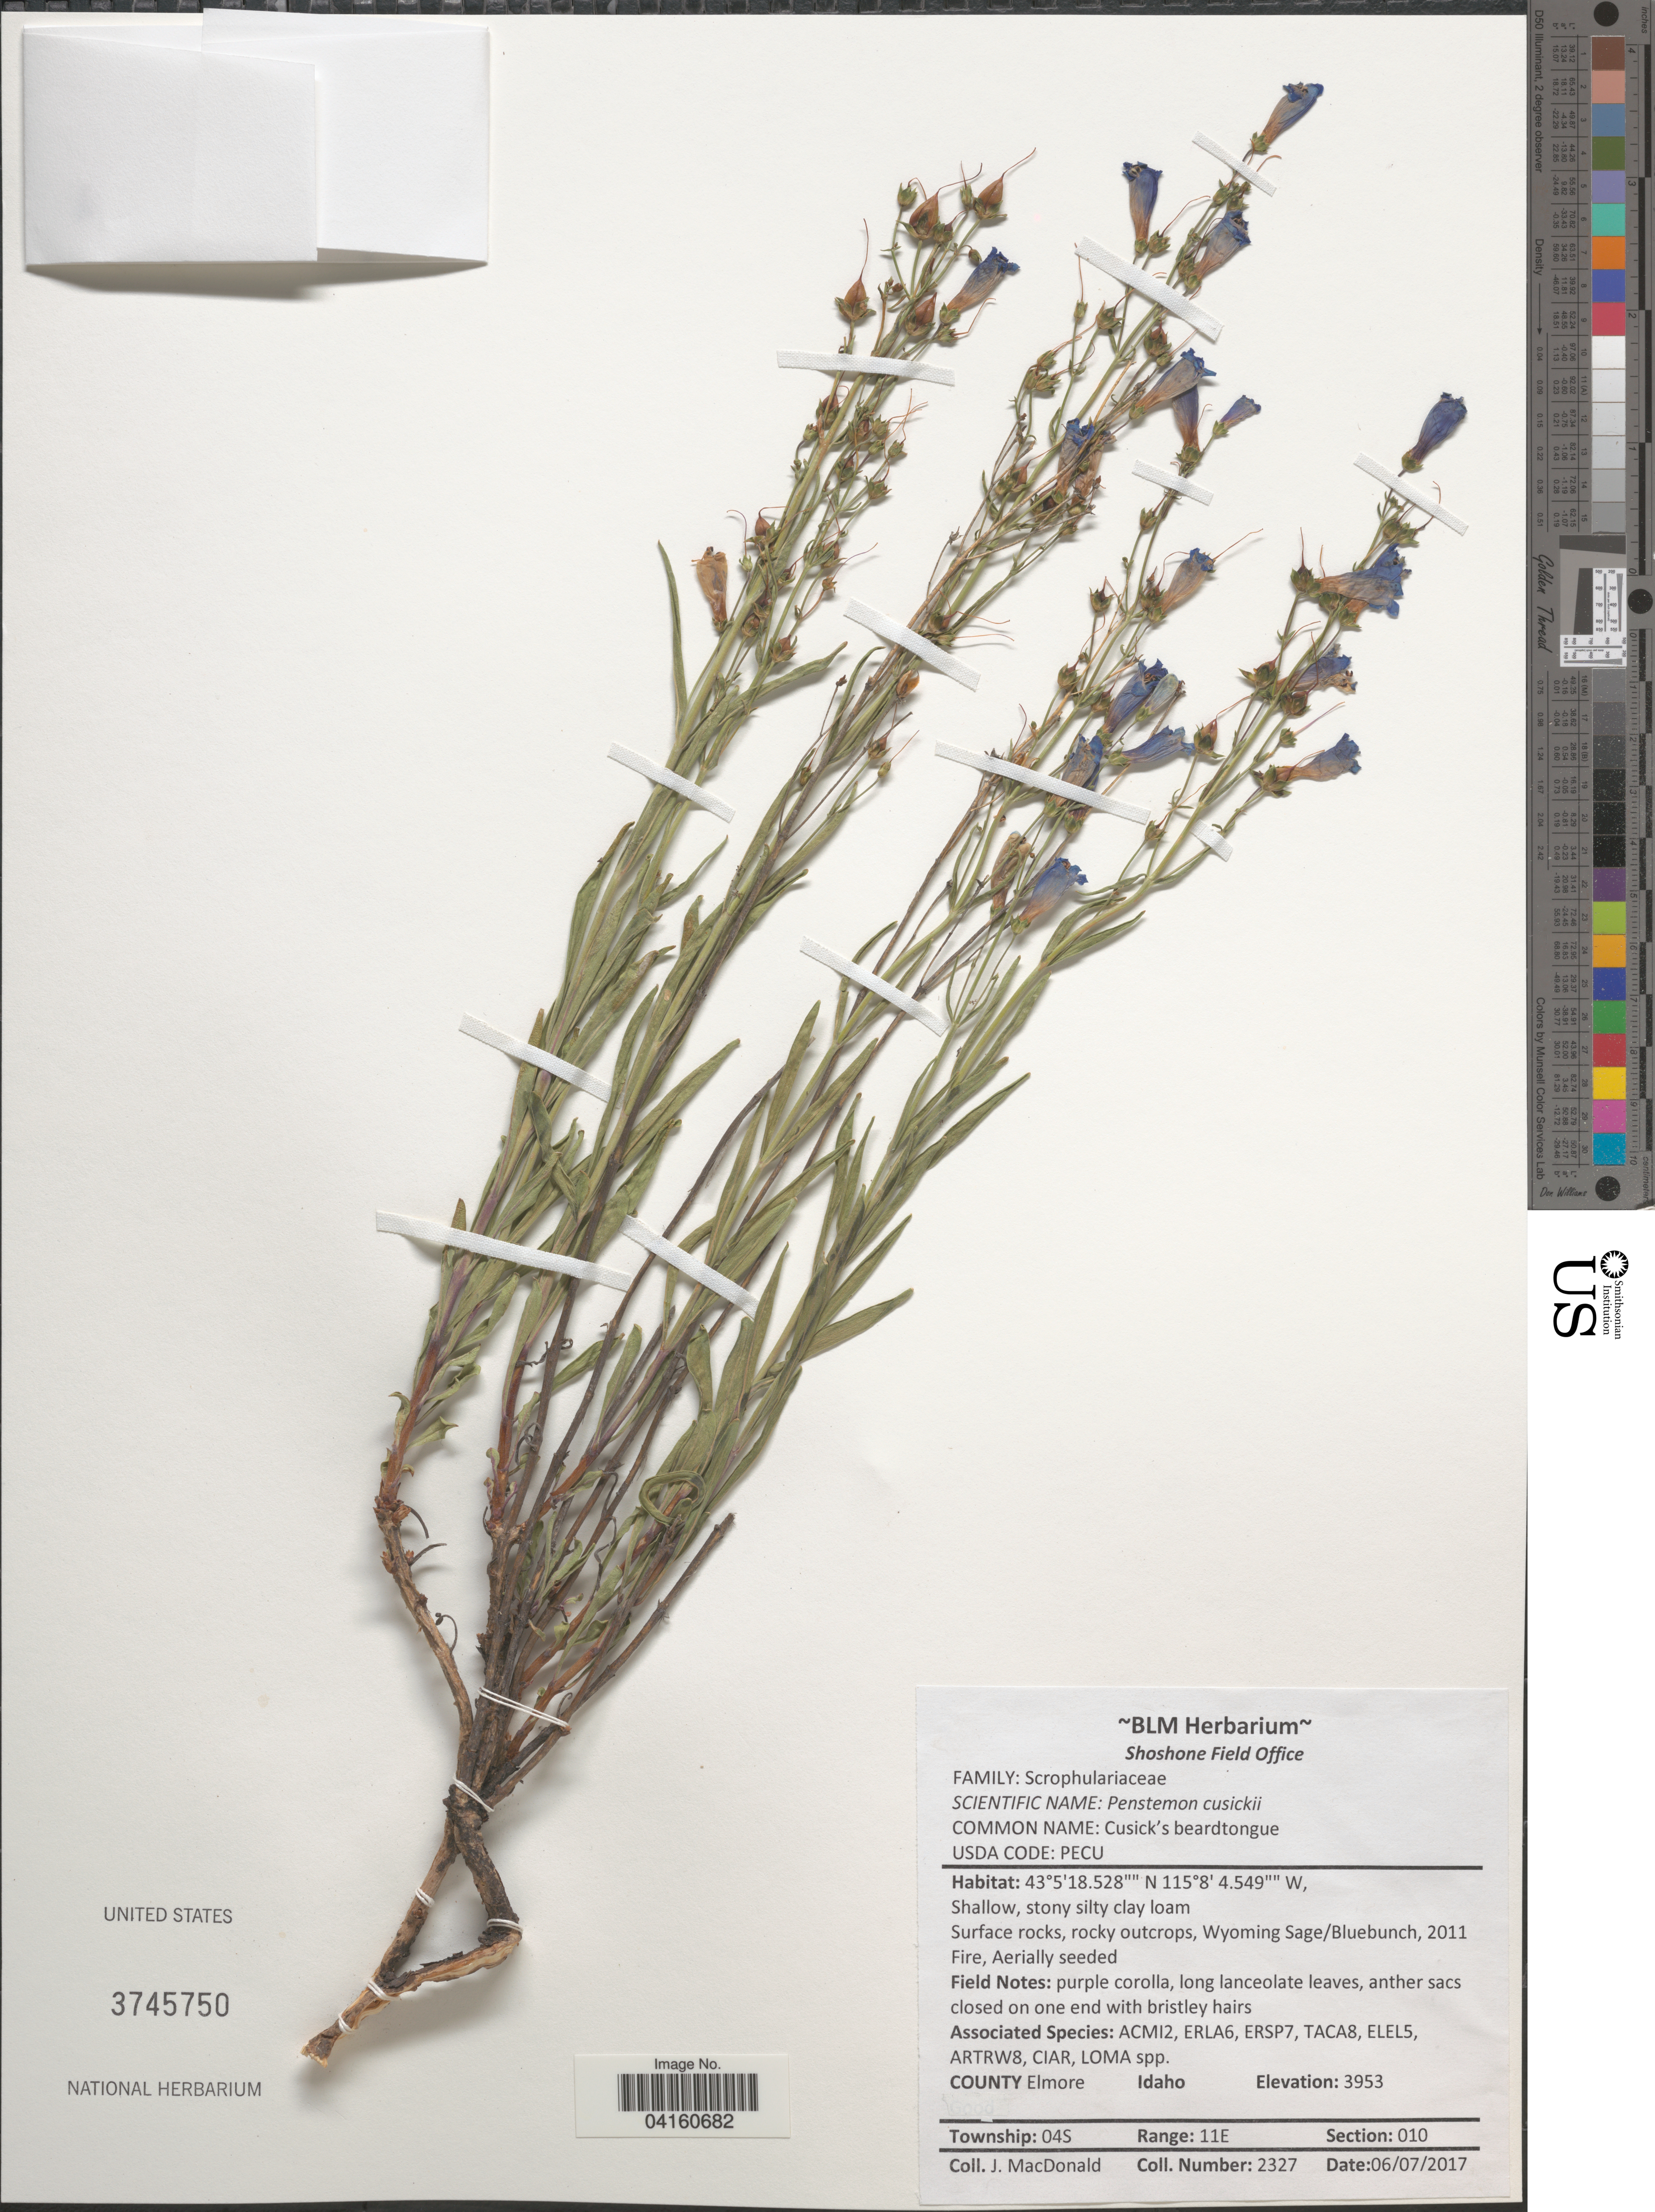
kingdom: Plantae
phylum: Tracheophyta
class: Magnoliopsida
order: Lamiales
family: Plantaginaceae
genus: Penstemon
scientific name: Penstemon cusickii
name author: A. Gray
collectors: J. MacDonald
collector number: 2327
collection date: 2017-06-07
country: United States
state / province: Idaho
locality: County Elmore. Township: 04S.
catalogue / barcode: US 3745750